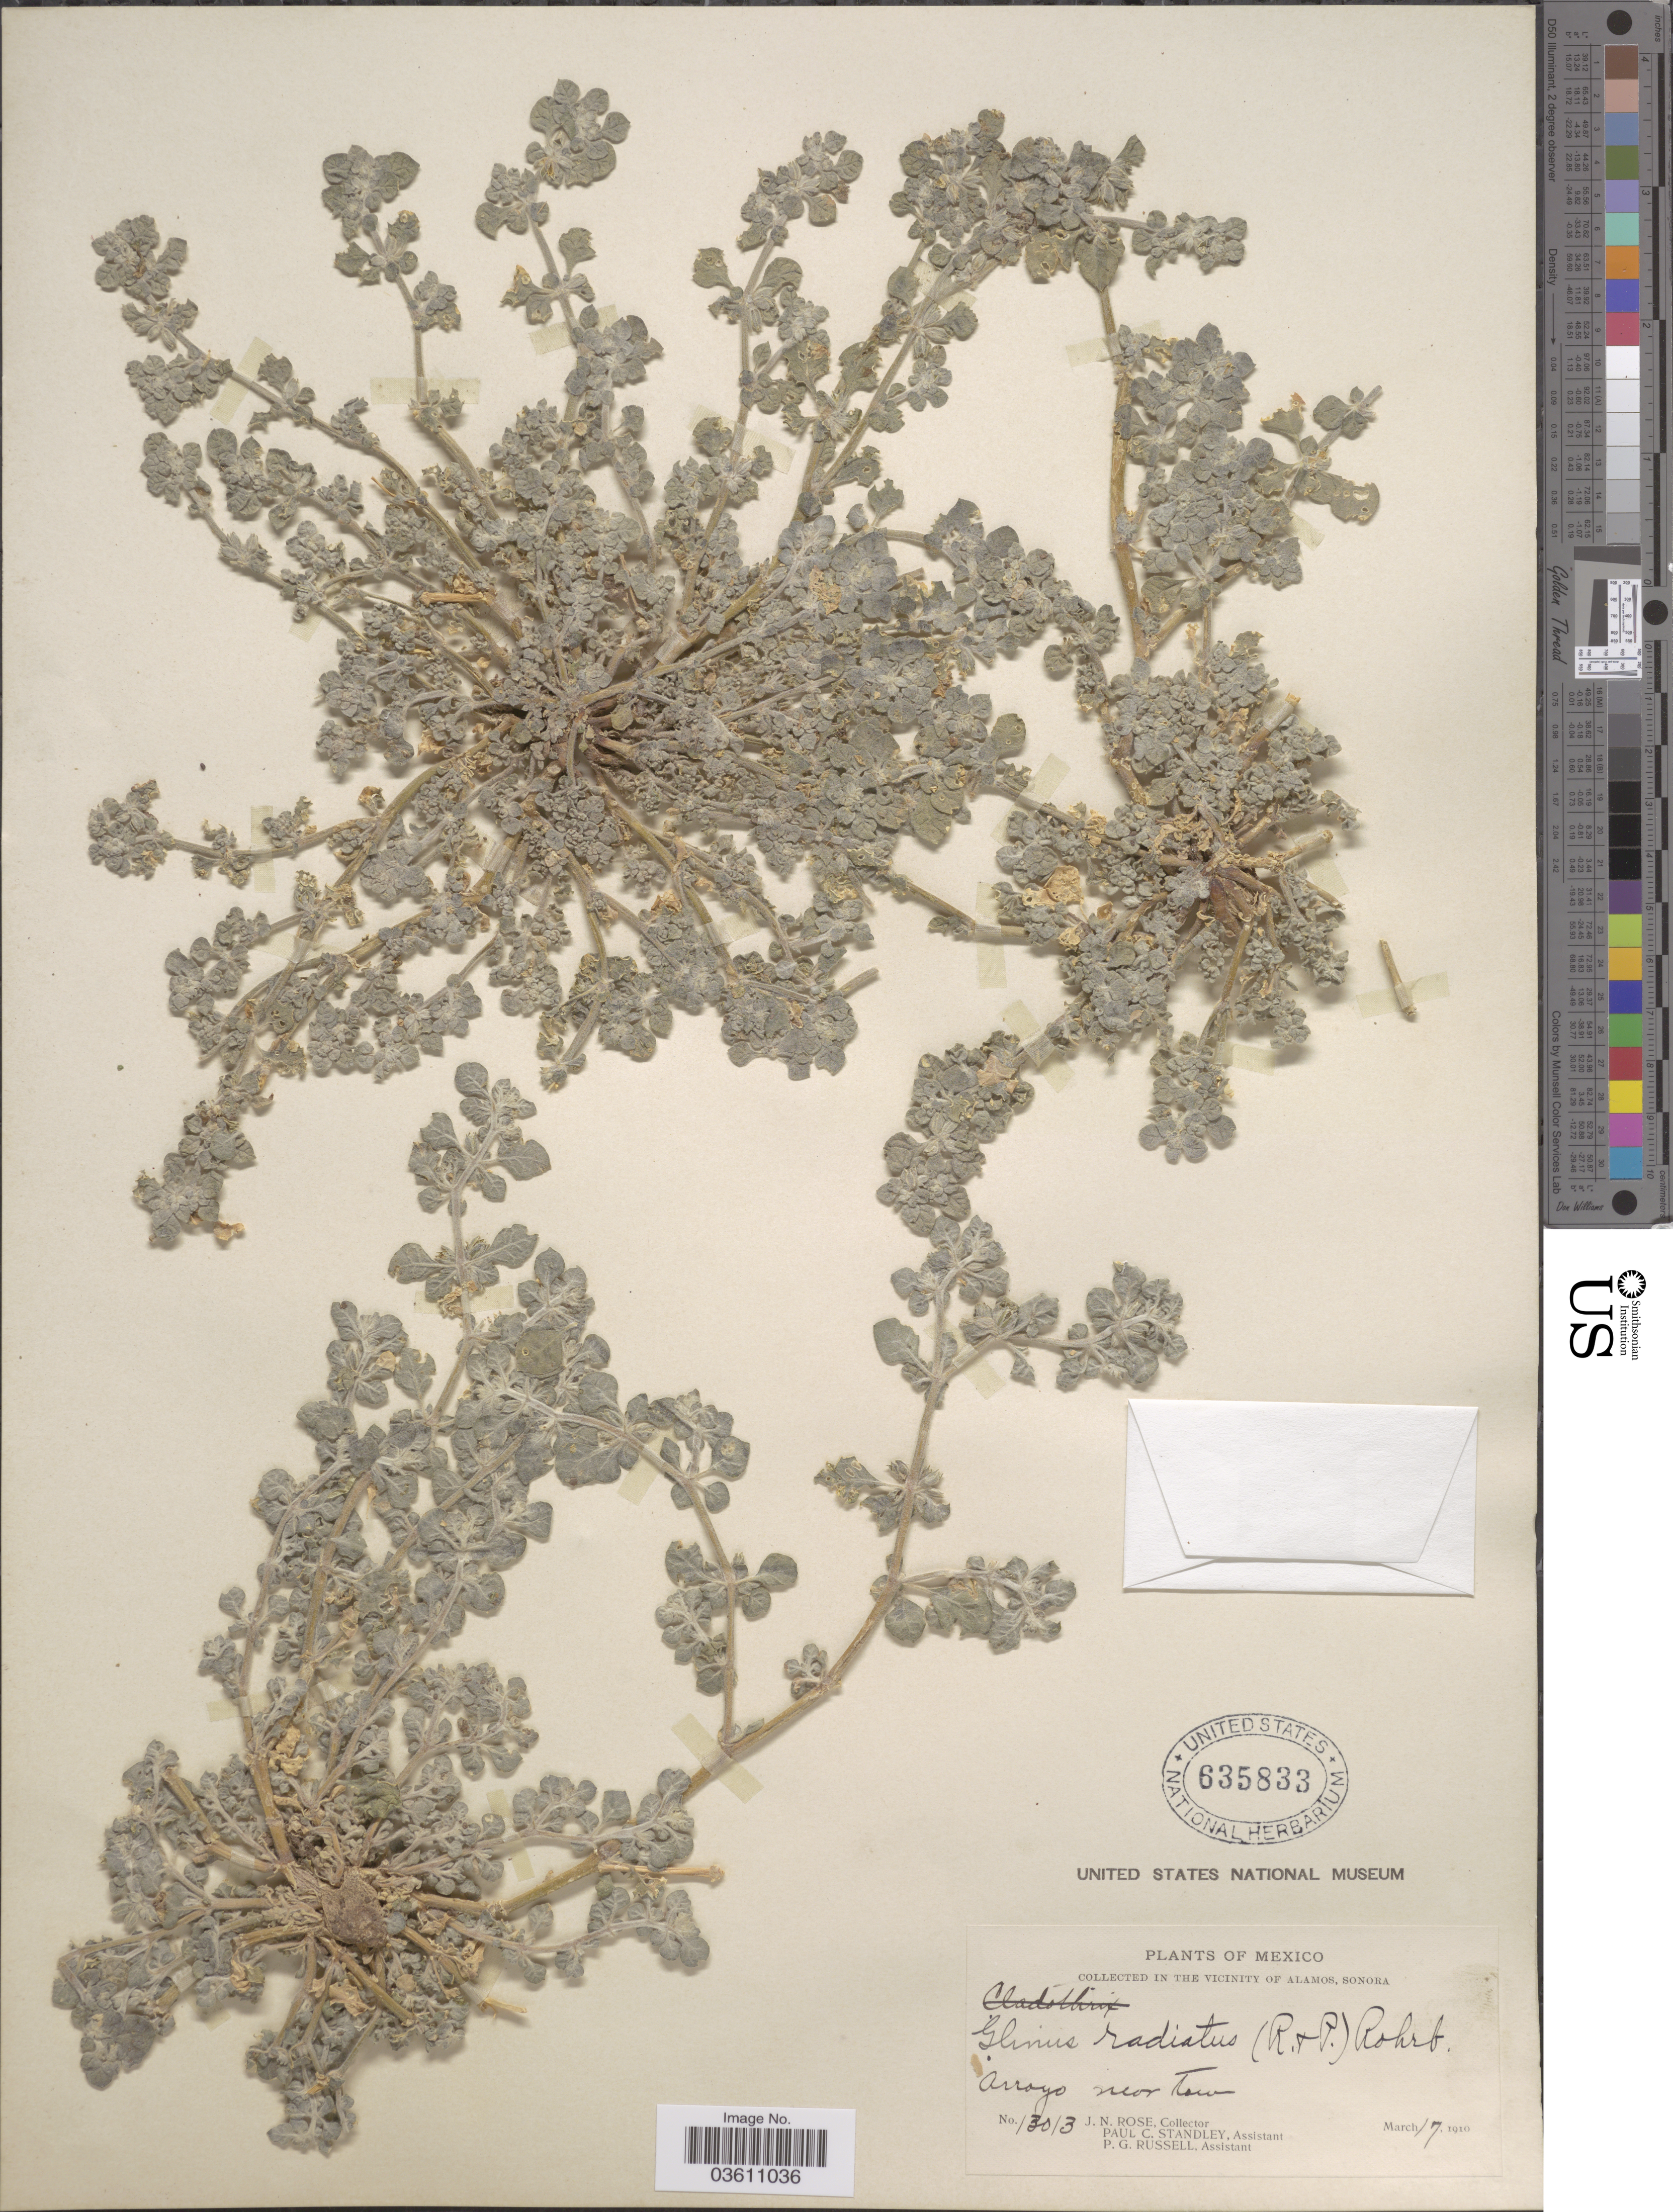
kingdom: Plantae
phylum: Tracheophyta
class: Magnoliopsida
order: Caryophyllales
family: Molluginaceae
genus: Glinus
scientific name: Glinus radiatus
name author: (Ruiz & Pav.) Rohrb.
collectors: J. N. Rose, P. C. Standley & P. G. Russell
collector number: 13013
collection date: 1910-03-17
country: Mexico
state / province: Sonora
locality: In the vicinity of Alamos. Arroyo near Town.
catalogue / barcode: US 635833